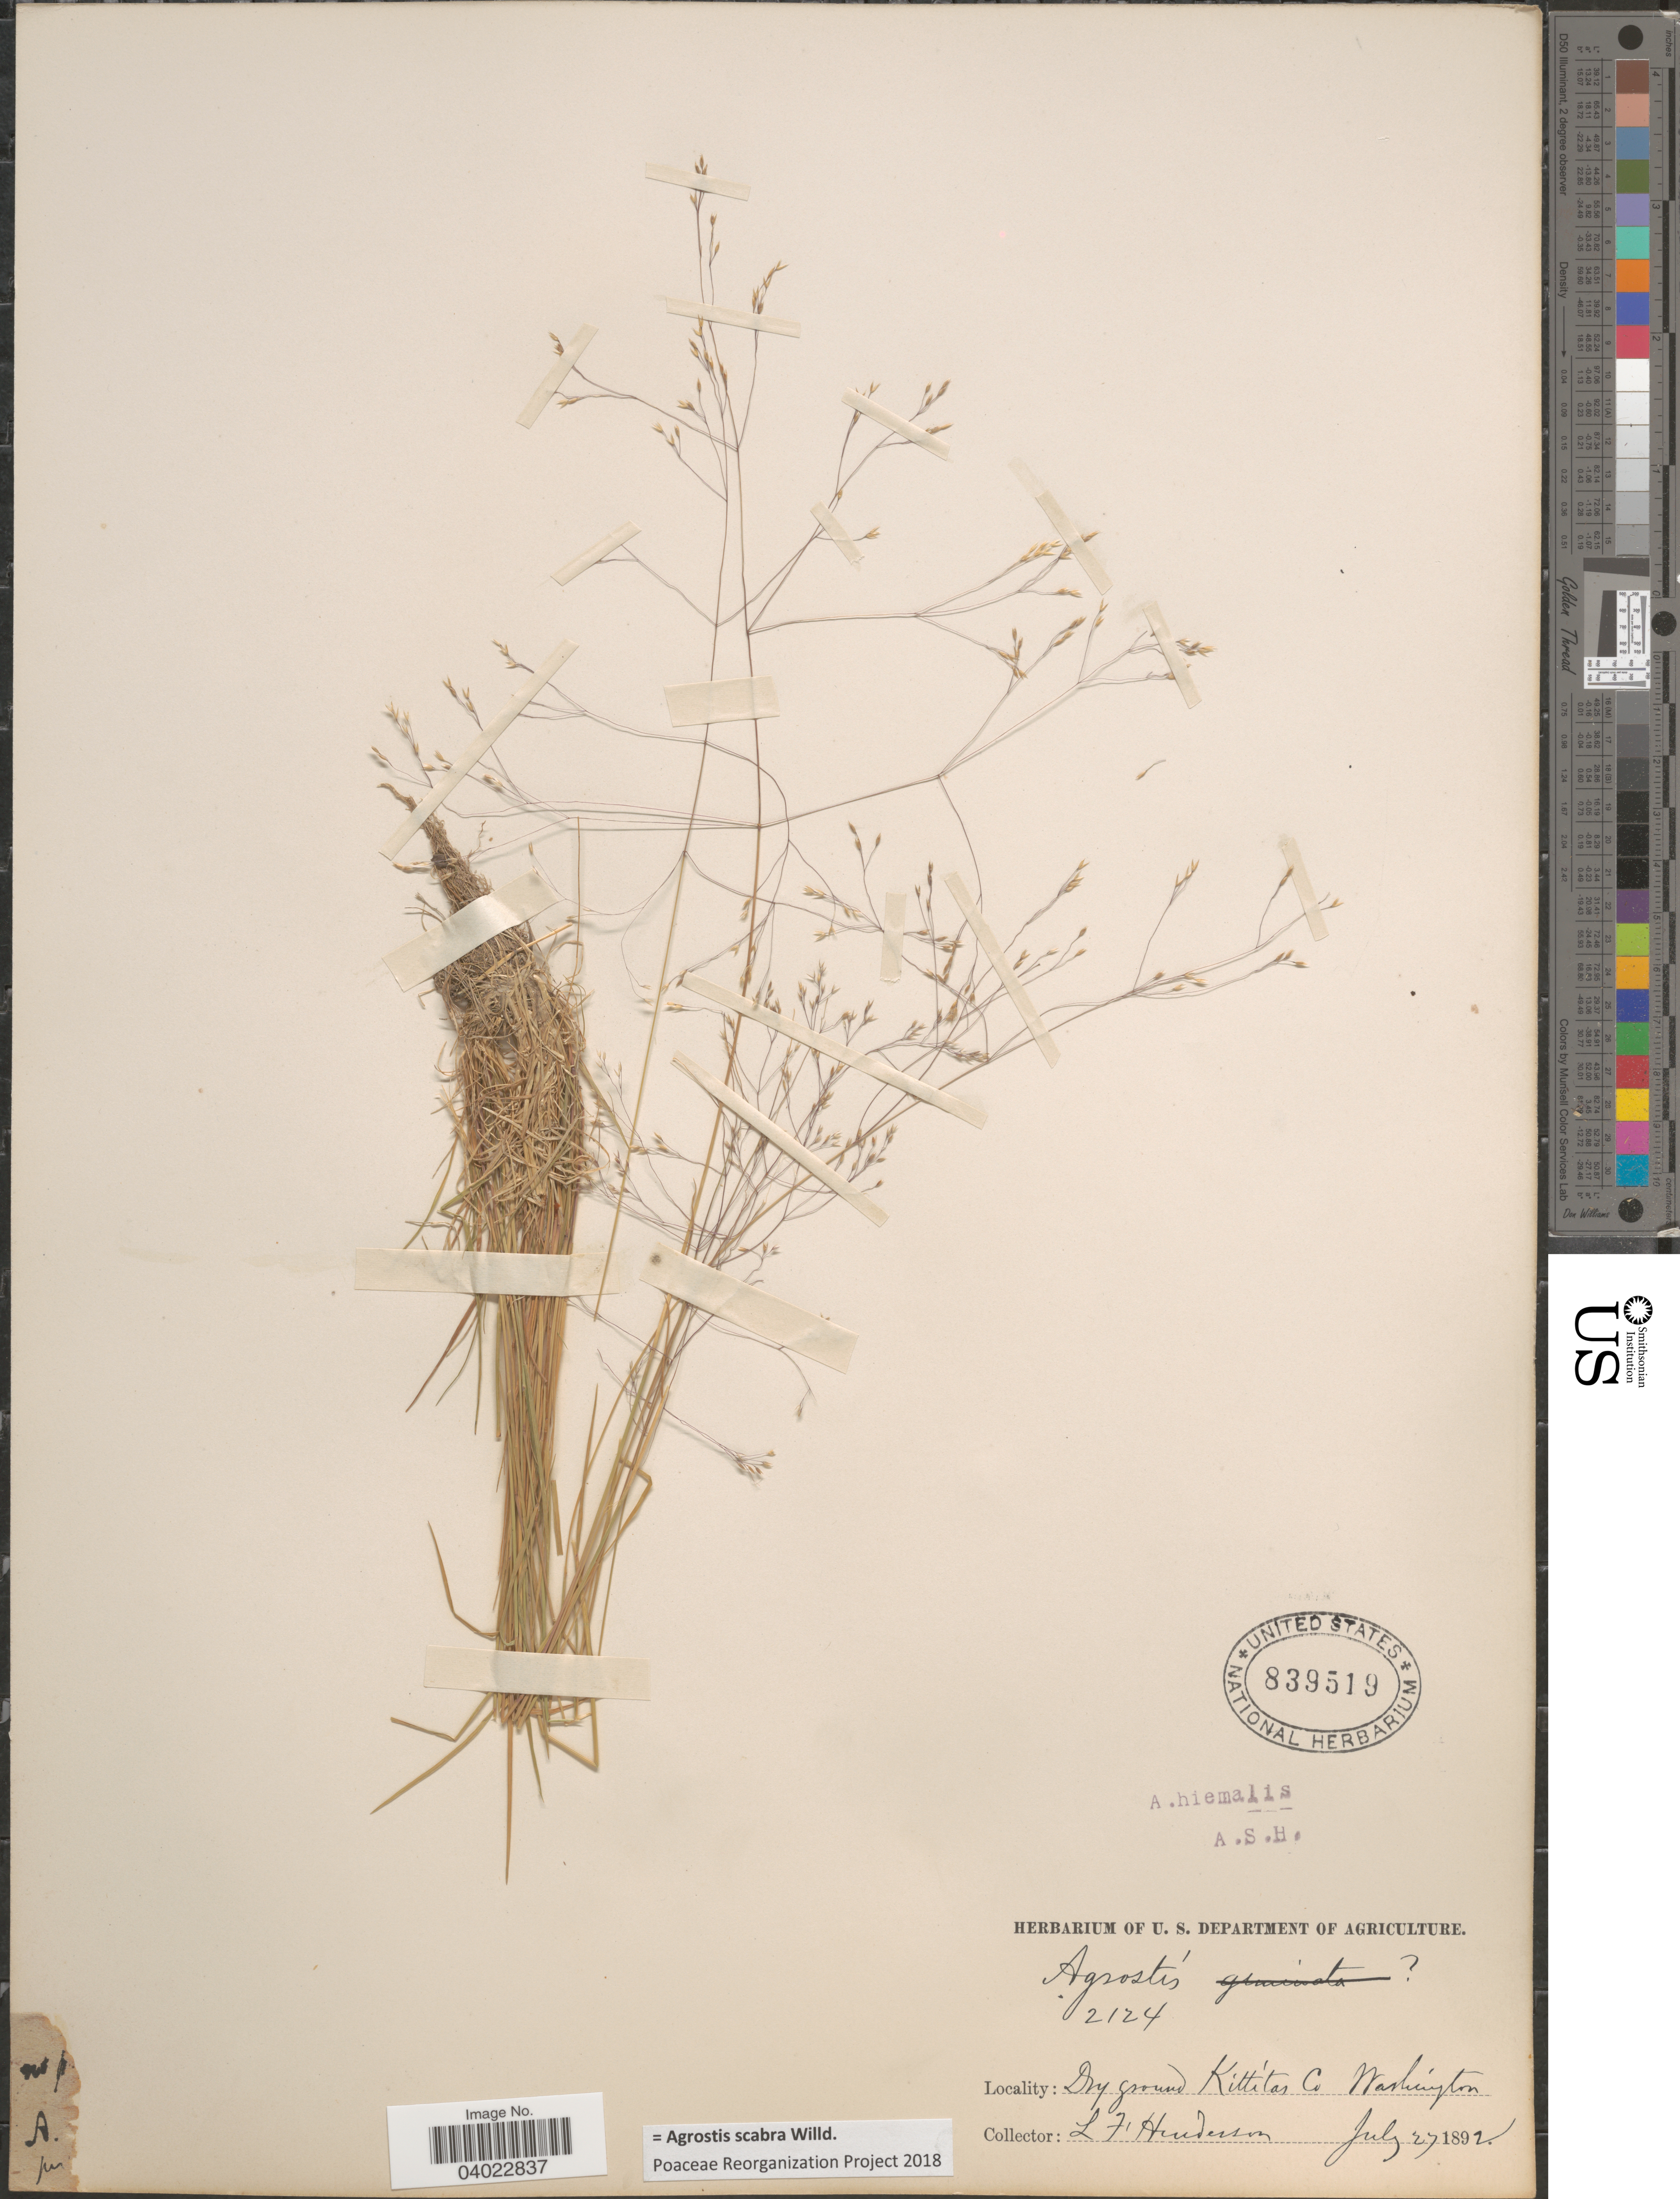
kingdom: Plantae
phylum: Tracheophyta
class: Liliopsida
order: Poales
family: Poaceae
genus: Agrostis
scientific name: Agrostis scabra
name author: Willd.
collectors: L. Henderson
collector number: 2124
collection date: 1892-07-27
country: United States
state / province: Washington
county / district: Kittitas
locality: Kittitas Co.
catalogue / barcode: US 839519